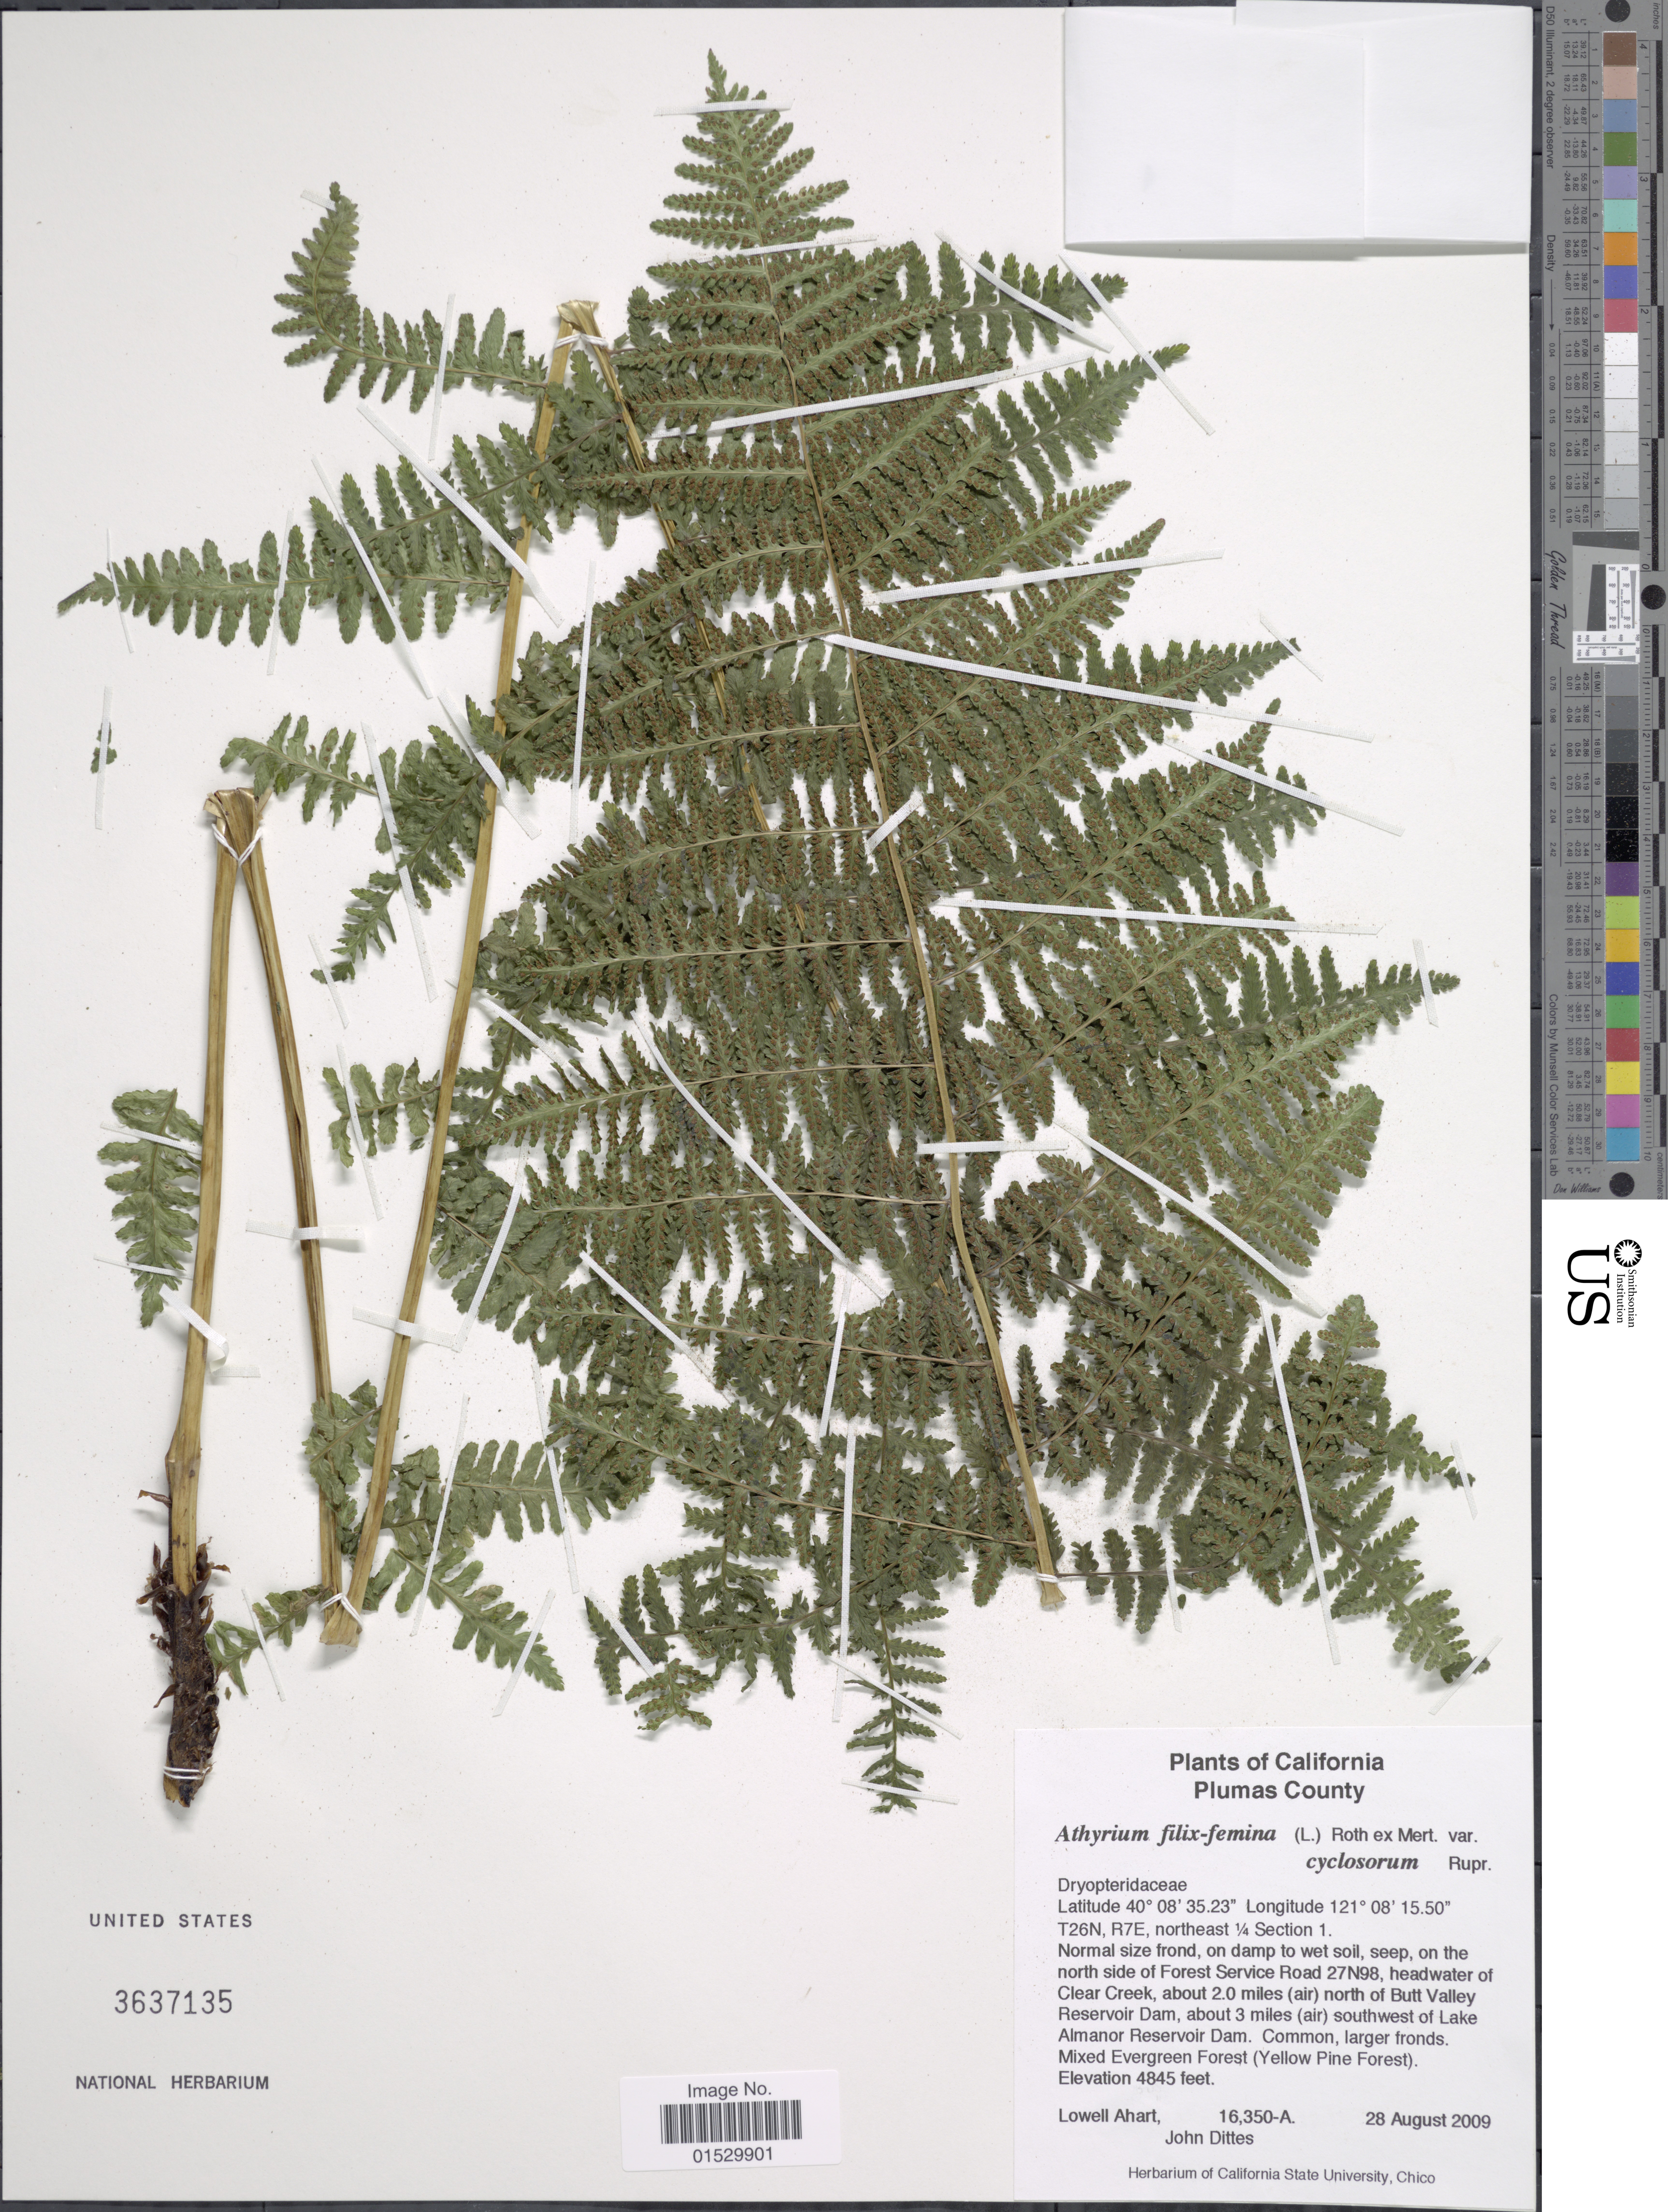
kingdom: Plantae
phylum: Tracheophyta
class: Polypodiopsida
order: Polypodiales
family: Athyriaceae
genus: Athyrium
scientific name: Athyrium filix-femina subsp. cyclosorum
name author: (Rupr.) C. Chr.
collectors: L. Ahart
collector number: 16350-A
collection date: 2009-08-28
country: United States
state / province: California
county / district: Plumas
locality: Plumas County, T26N, R7E, northeast ¼ section1. Normal size frond, on damp to wet soil, seep, on the north side of Forest Service Road 27N98, headwater of Clear Creek, about 2.0 miles (air) north of Butt Valley Reservoir Dam, about 3 miles (air) southwest of Lake Almanor Reservoir Dam. Common, larger fronds. Mixed Evergreen Forest (Yellow Pine Forest)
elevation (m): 1477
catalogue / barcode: US 36370135